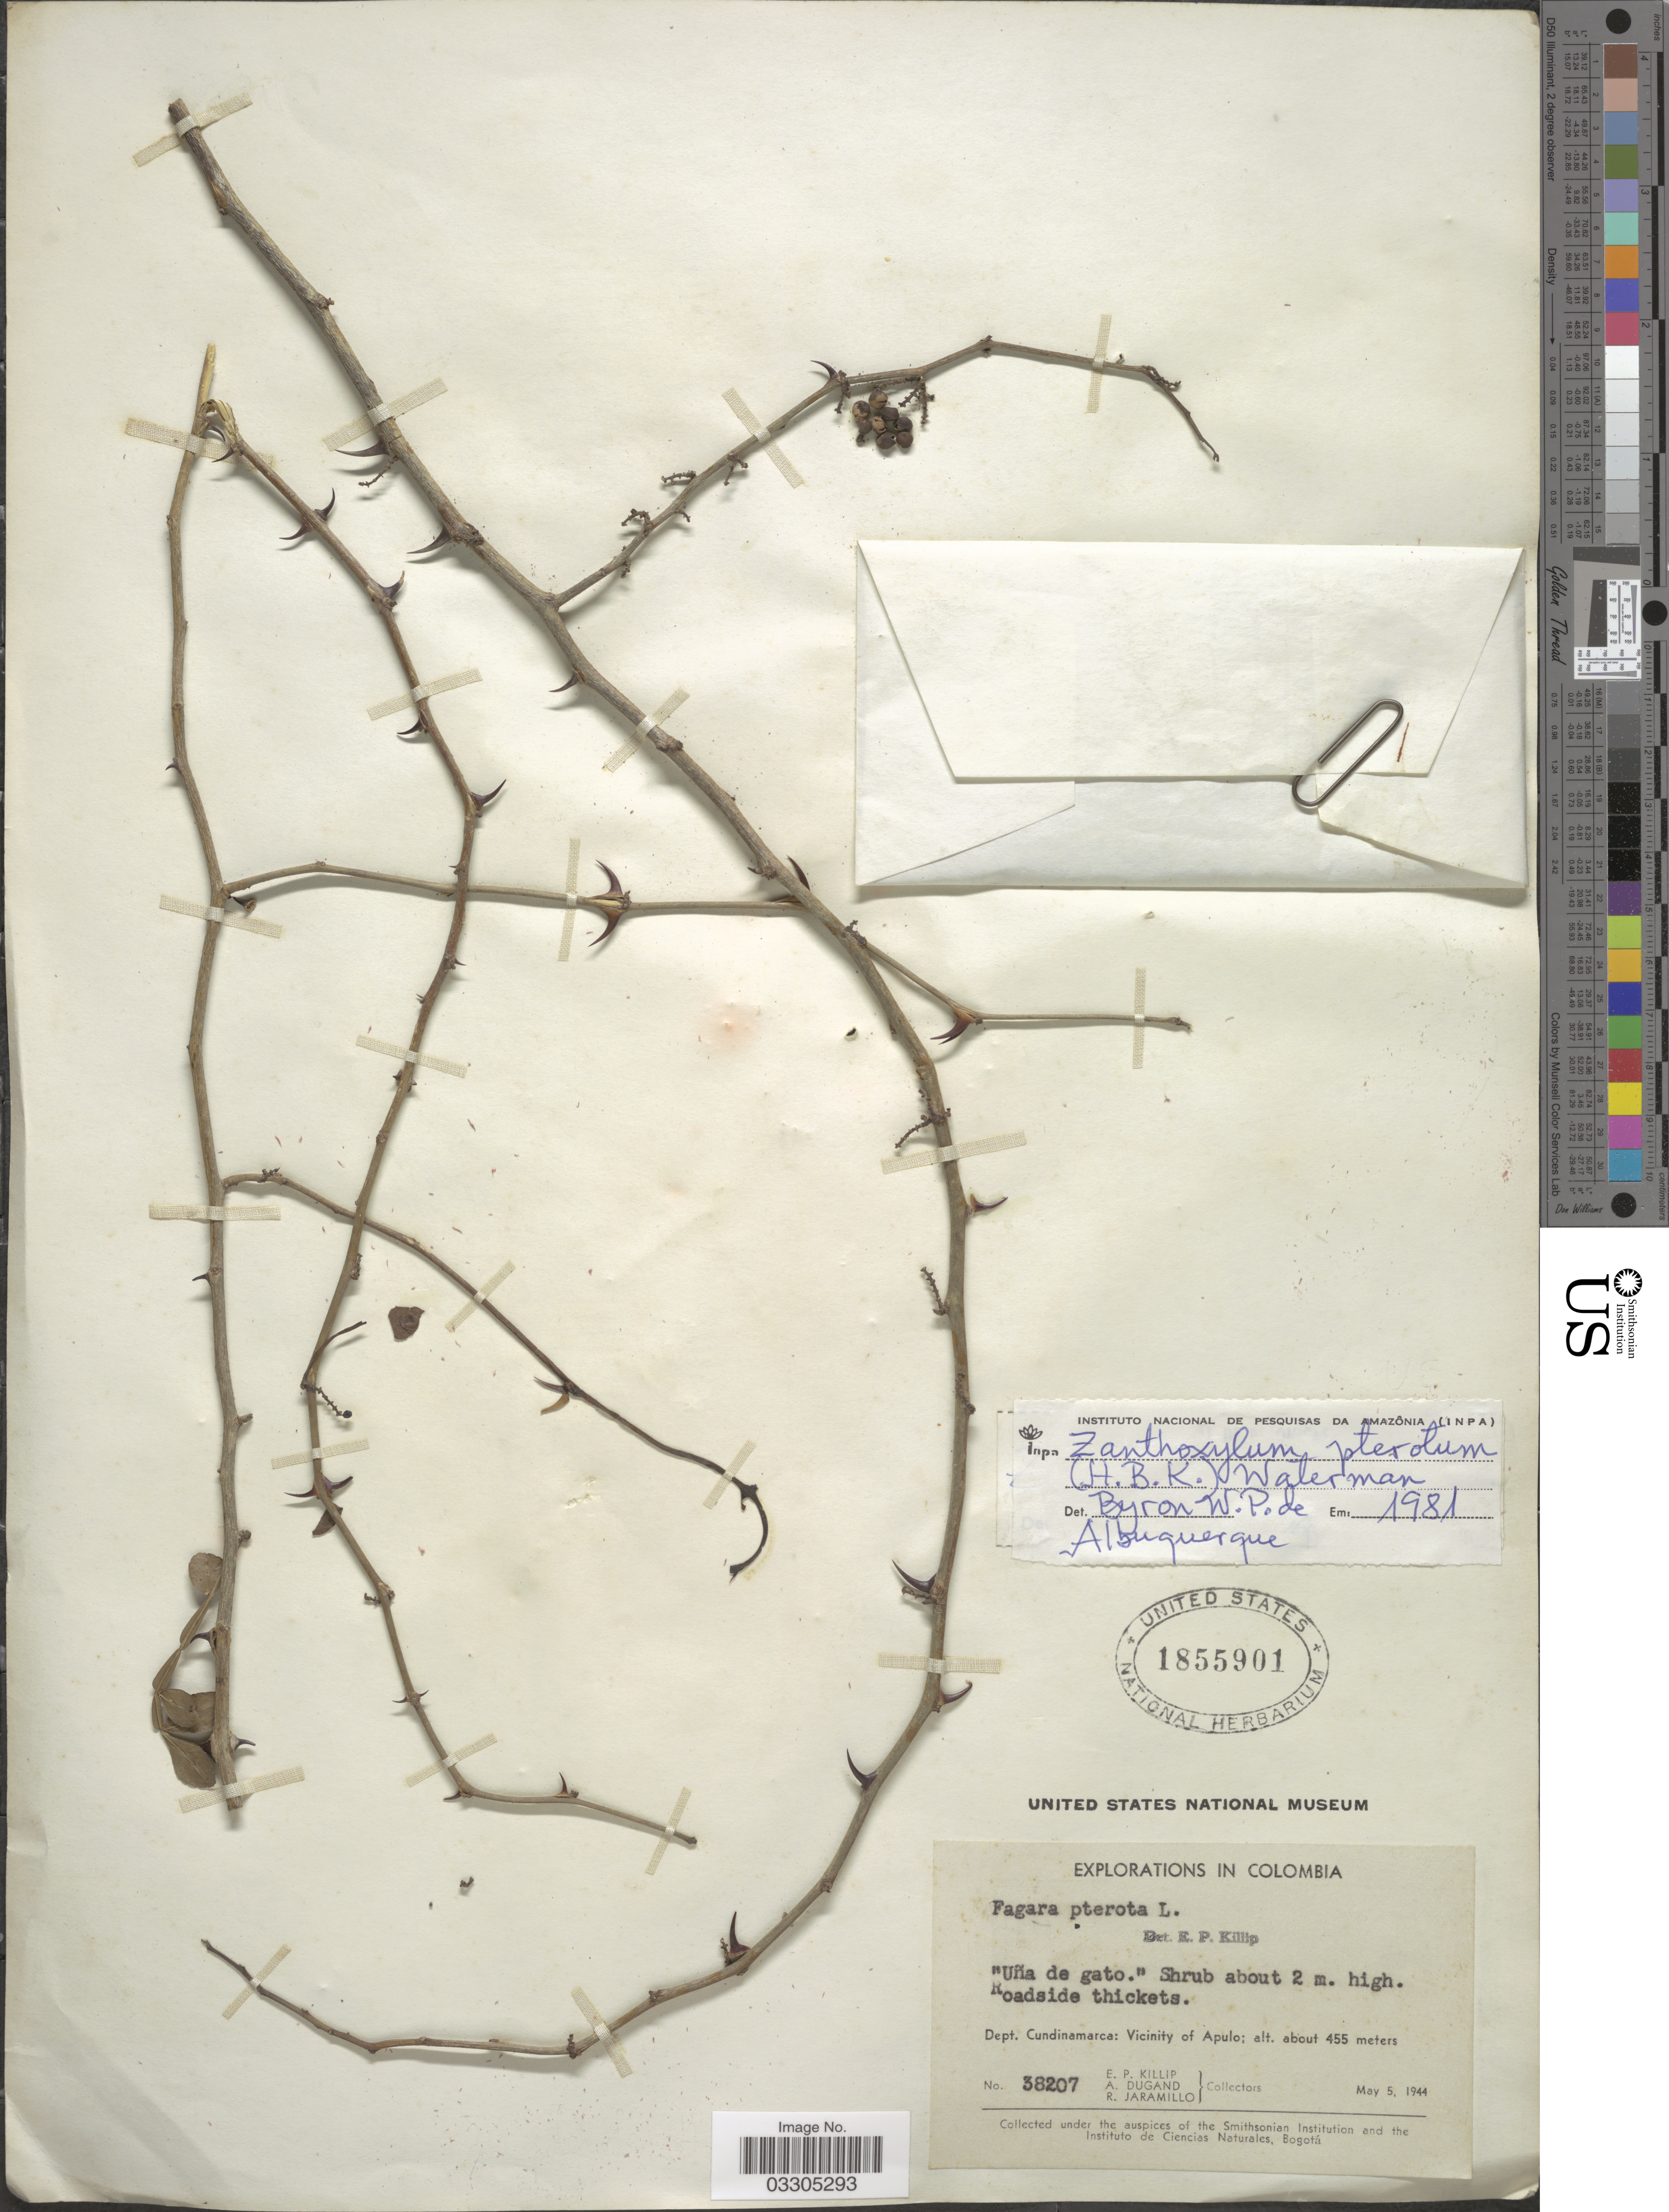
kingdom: Plantae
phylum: Tracheophyta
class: Magnoliopsida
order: Sapindales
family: Rutaceae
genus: Zanthoxylum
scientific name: Zanthoxylum fagara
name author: (L.) Sarg.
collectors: E. P. Killip, A. Dugand & R. Jaramillo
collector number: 38207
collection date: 1944-05-05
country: Colombia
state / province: Cundinamarca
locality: Dept. Cundinamarca: Vicinity of Apulo.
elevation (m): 455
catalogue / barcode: US 1855901